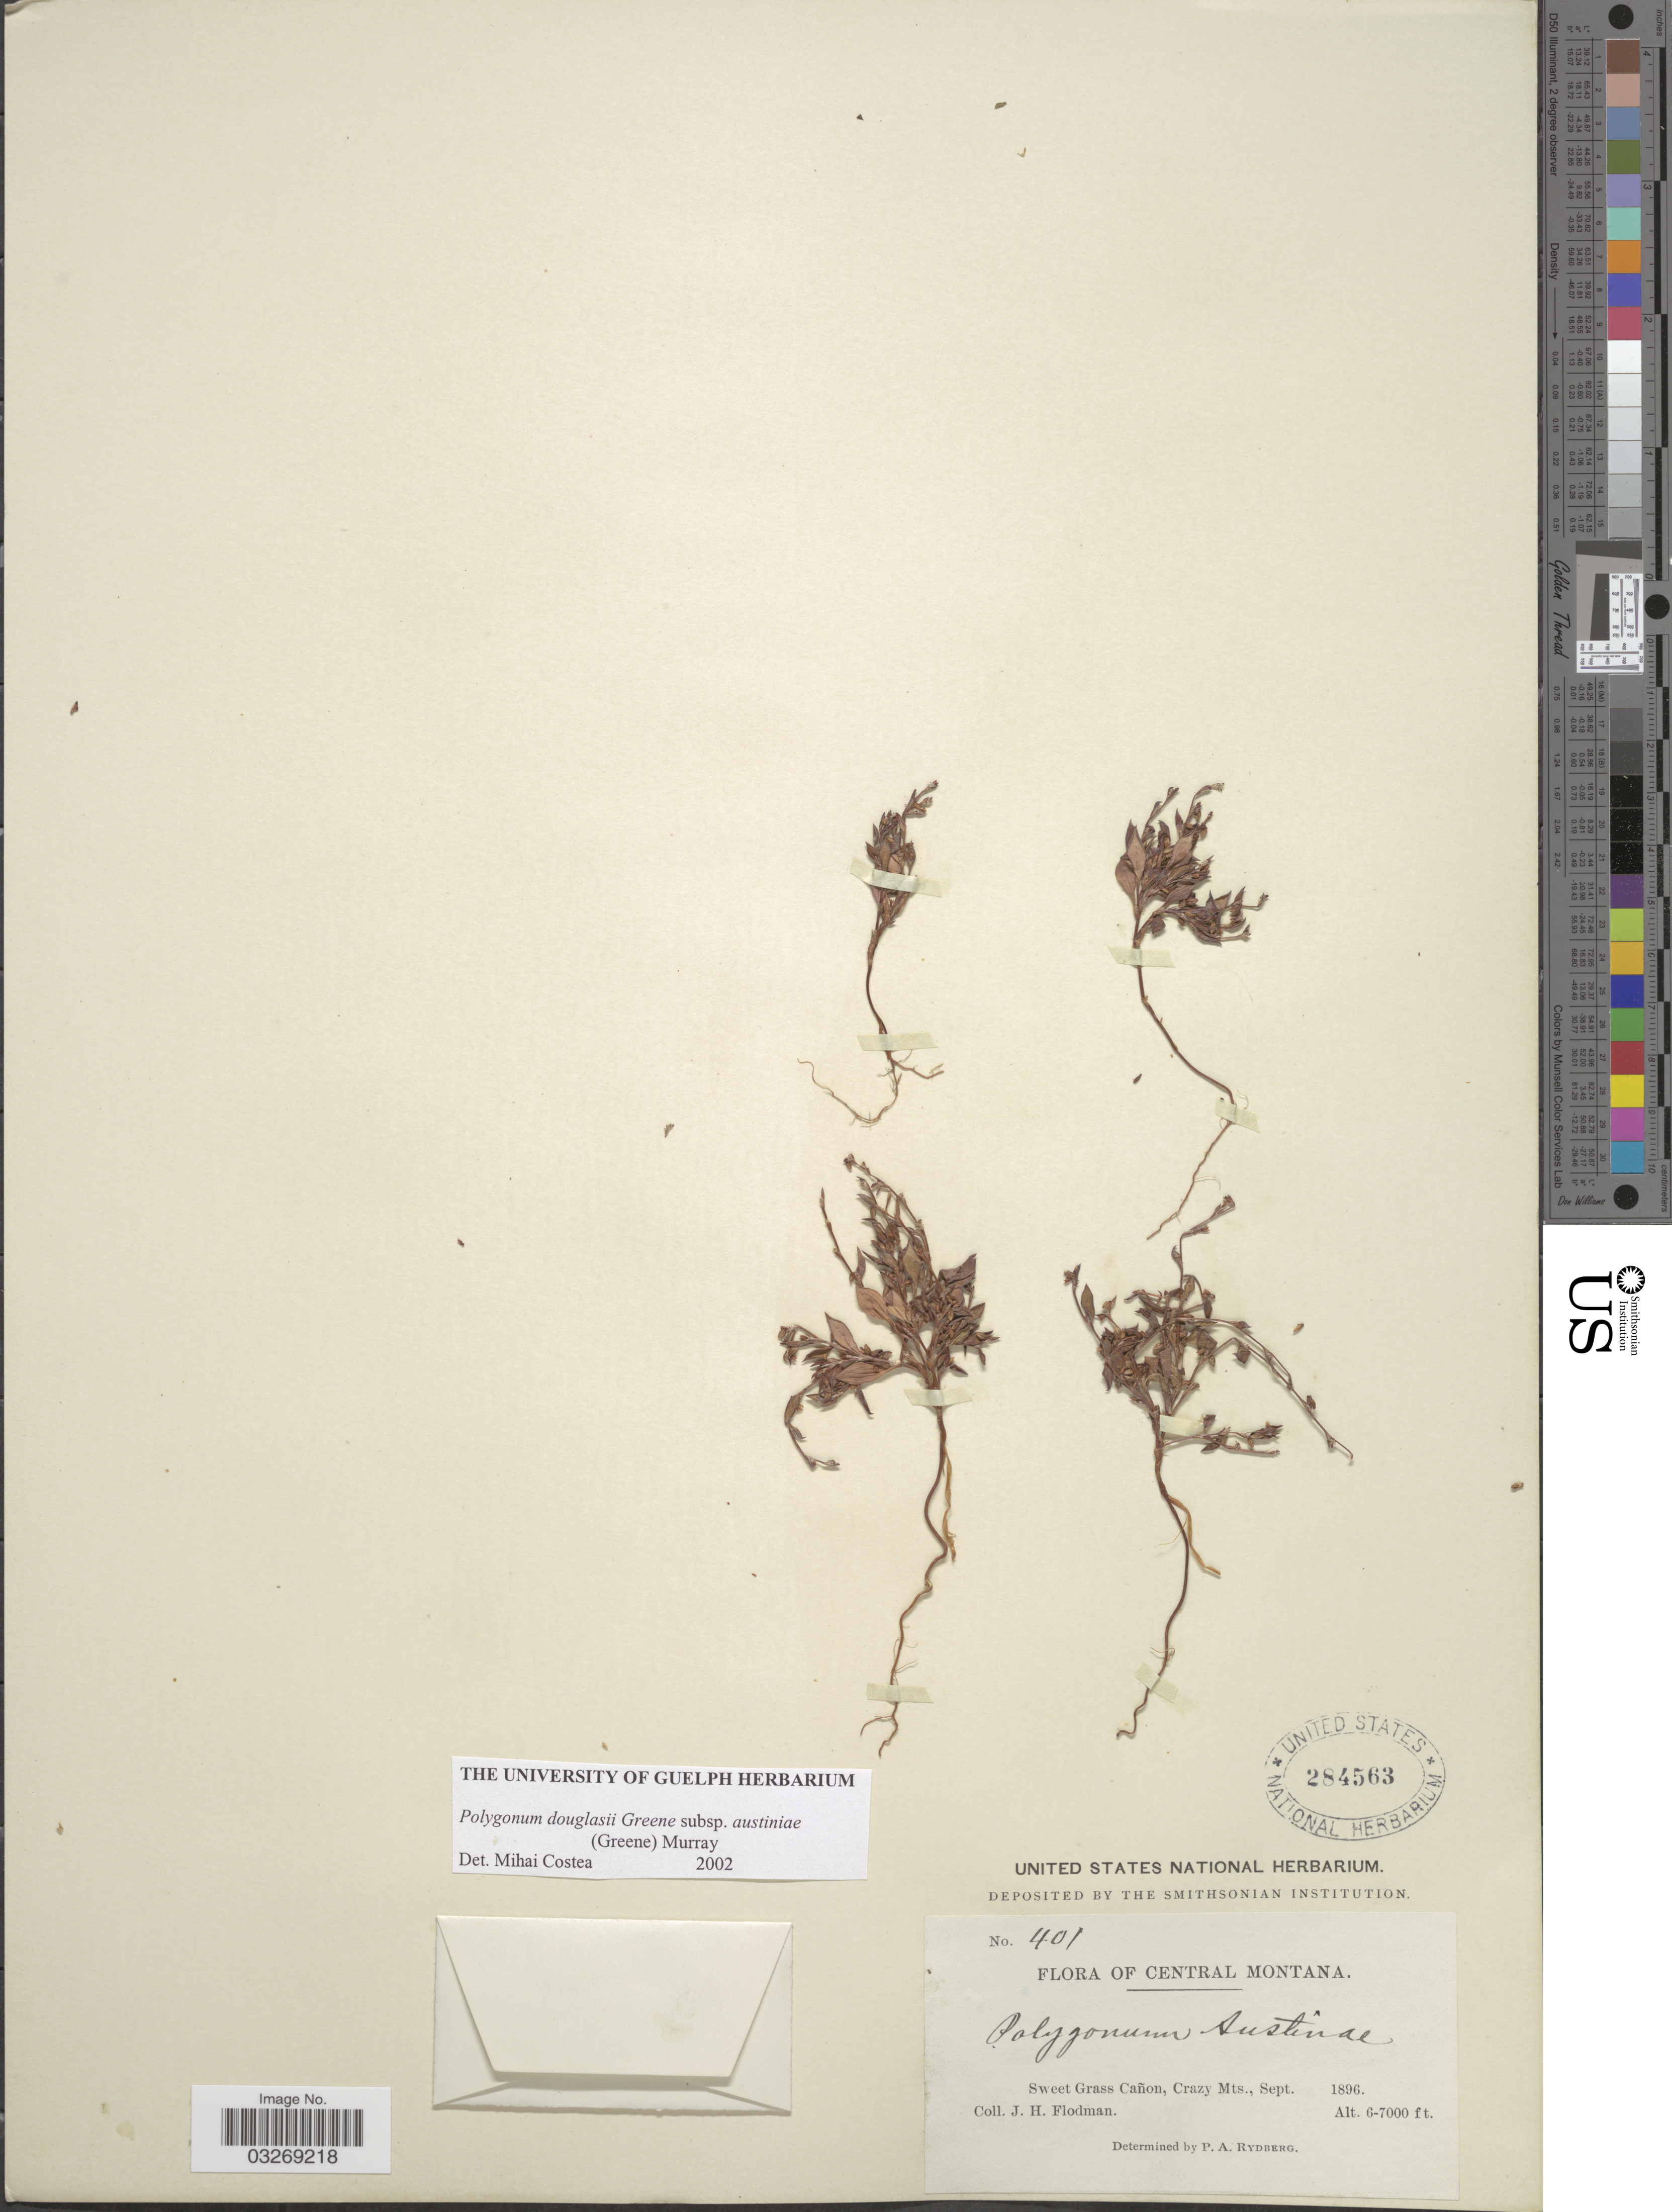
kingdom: Plantae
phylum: Tracheophyta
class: Magnoliopsida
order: Caryophyllales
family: Polygonaceae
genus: Polygonum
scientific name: Polygonum douglasii subsp. austiniae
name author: (S.W. Greene) A.E. Murray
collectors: J. Flodman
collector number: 401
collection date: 1896-09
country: United States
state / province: Montana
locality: Central Montana. Sweet Grass Cañon, Crazy Mts.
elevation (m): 1829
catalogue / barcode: US 284563